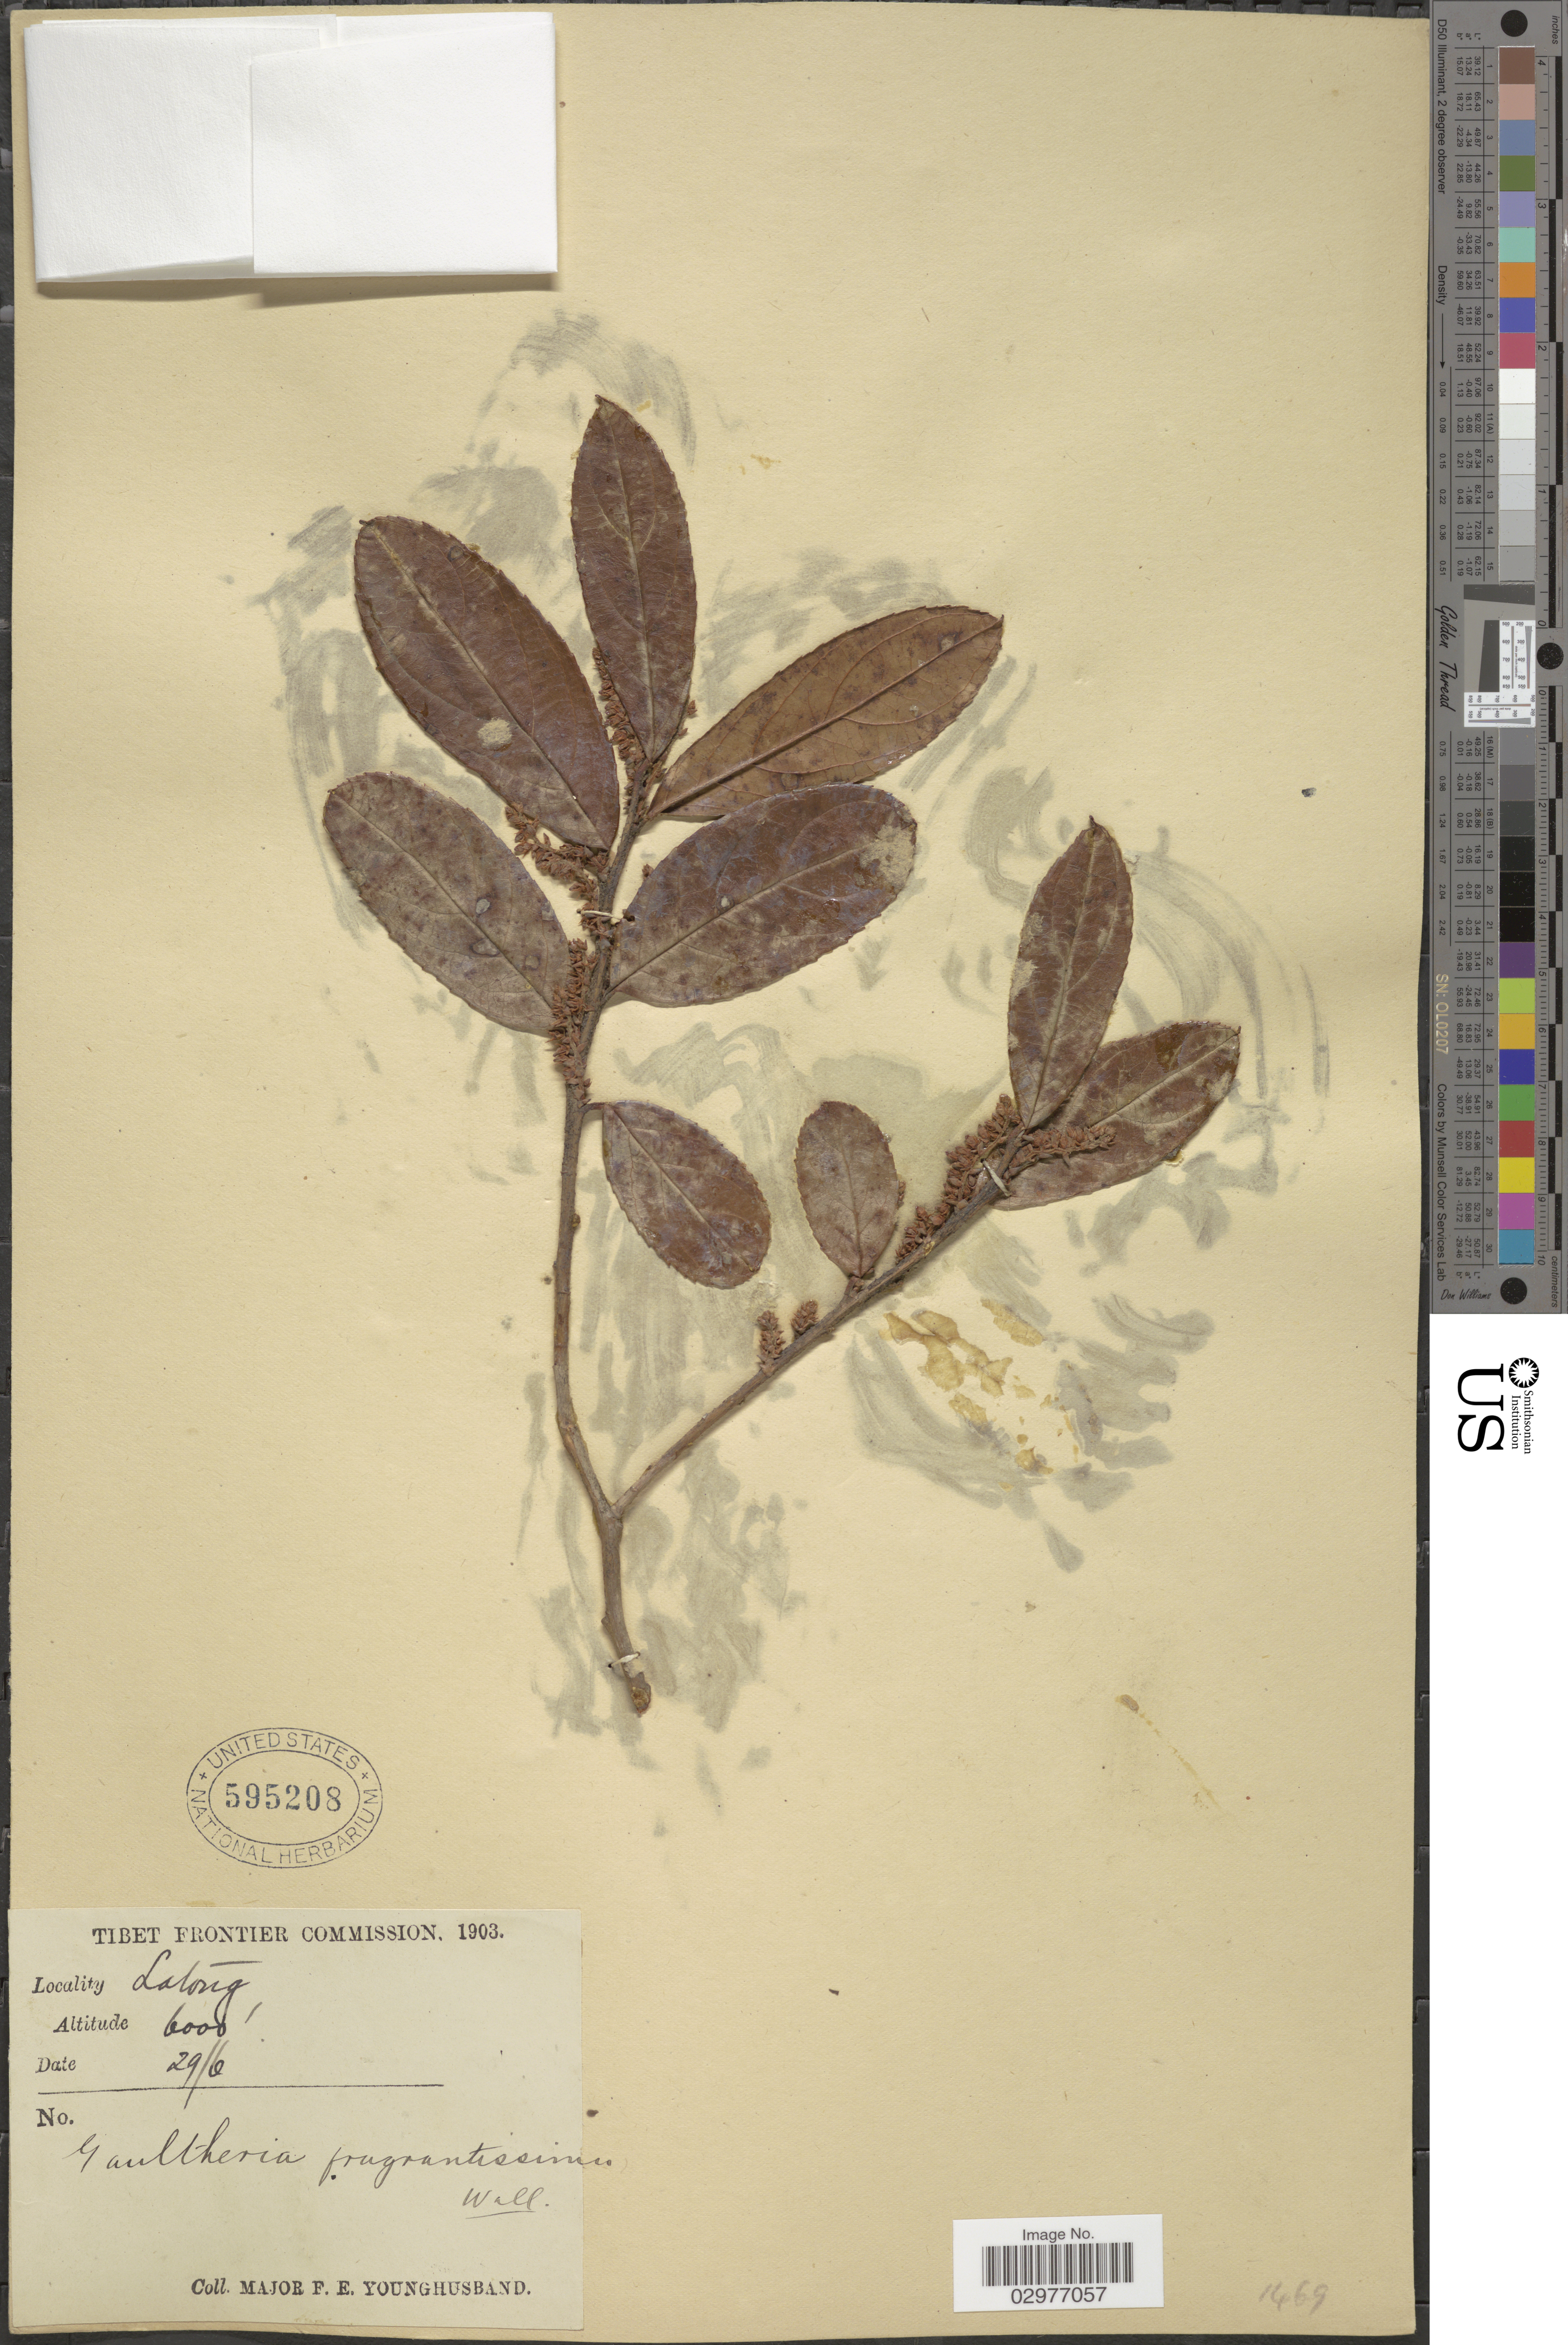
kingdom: Plantae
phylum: Tracheophyta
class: Magnoliopsida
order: Ericales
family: Ericaceae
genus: Gaultheria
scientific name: Gaultheria fragrantissima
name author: Wall.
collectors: F. Younghusband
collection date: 1903-06-29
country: China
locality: Latong.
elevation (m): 1829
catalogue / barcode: US 595208